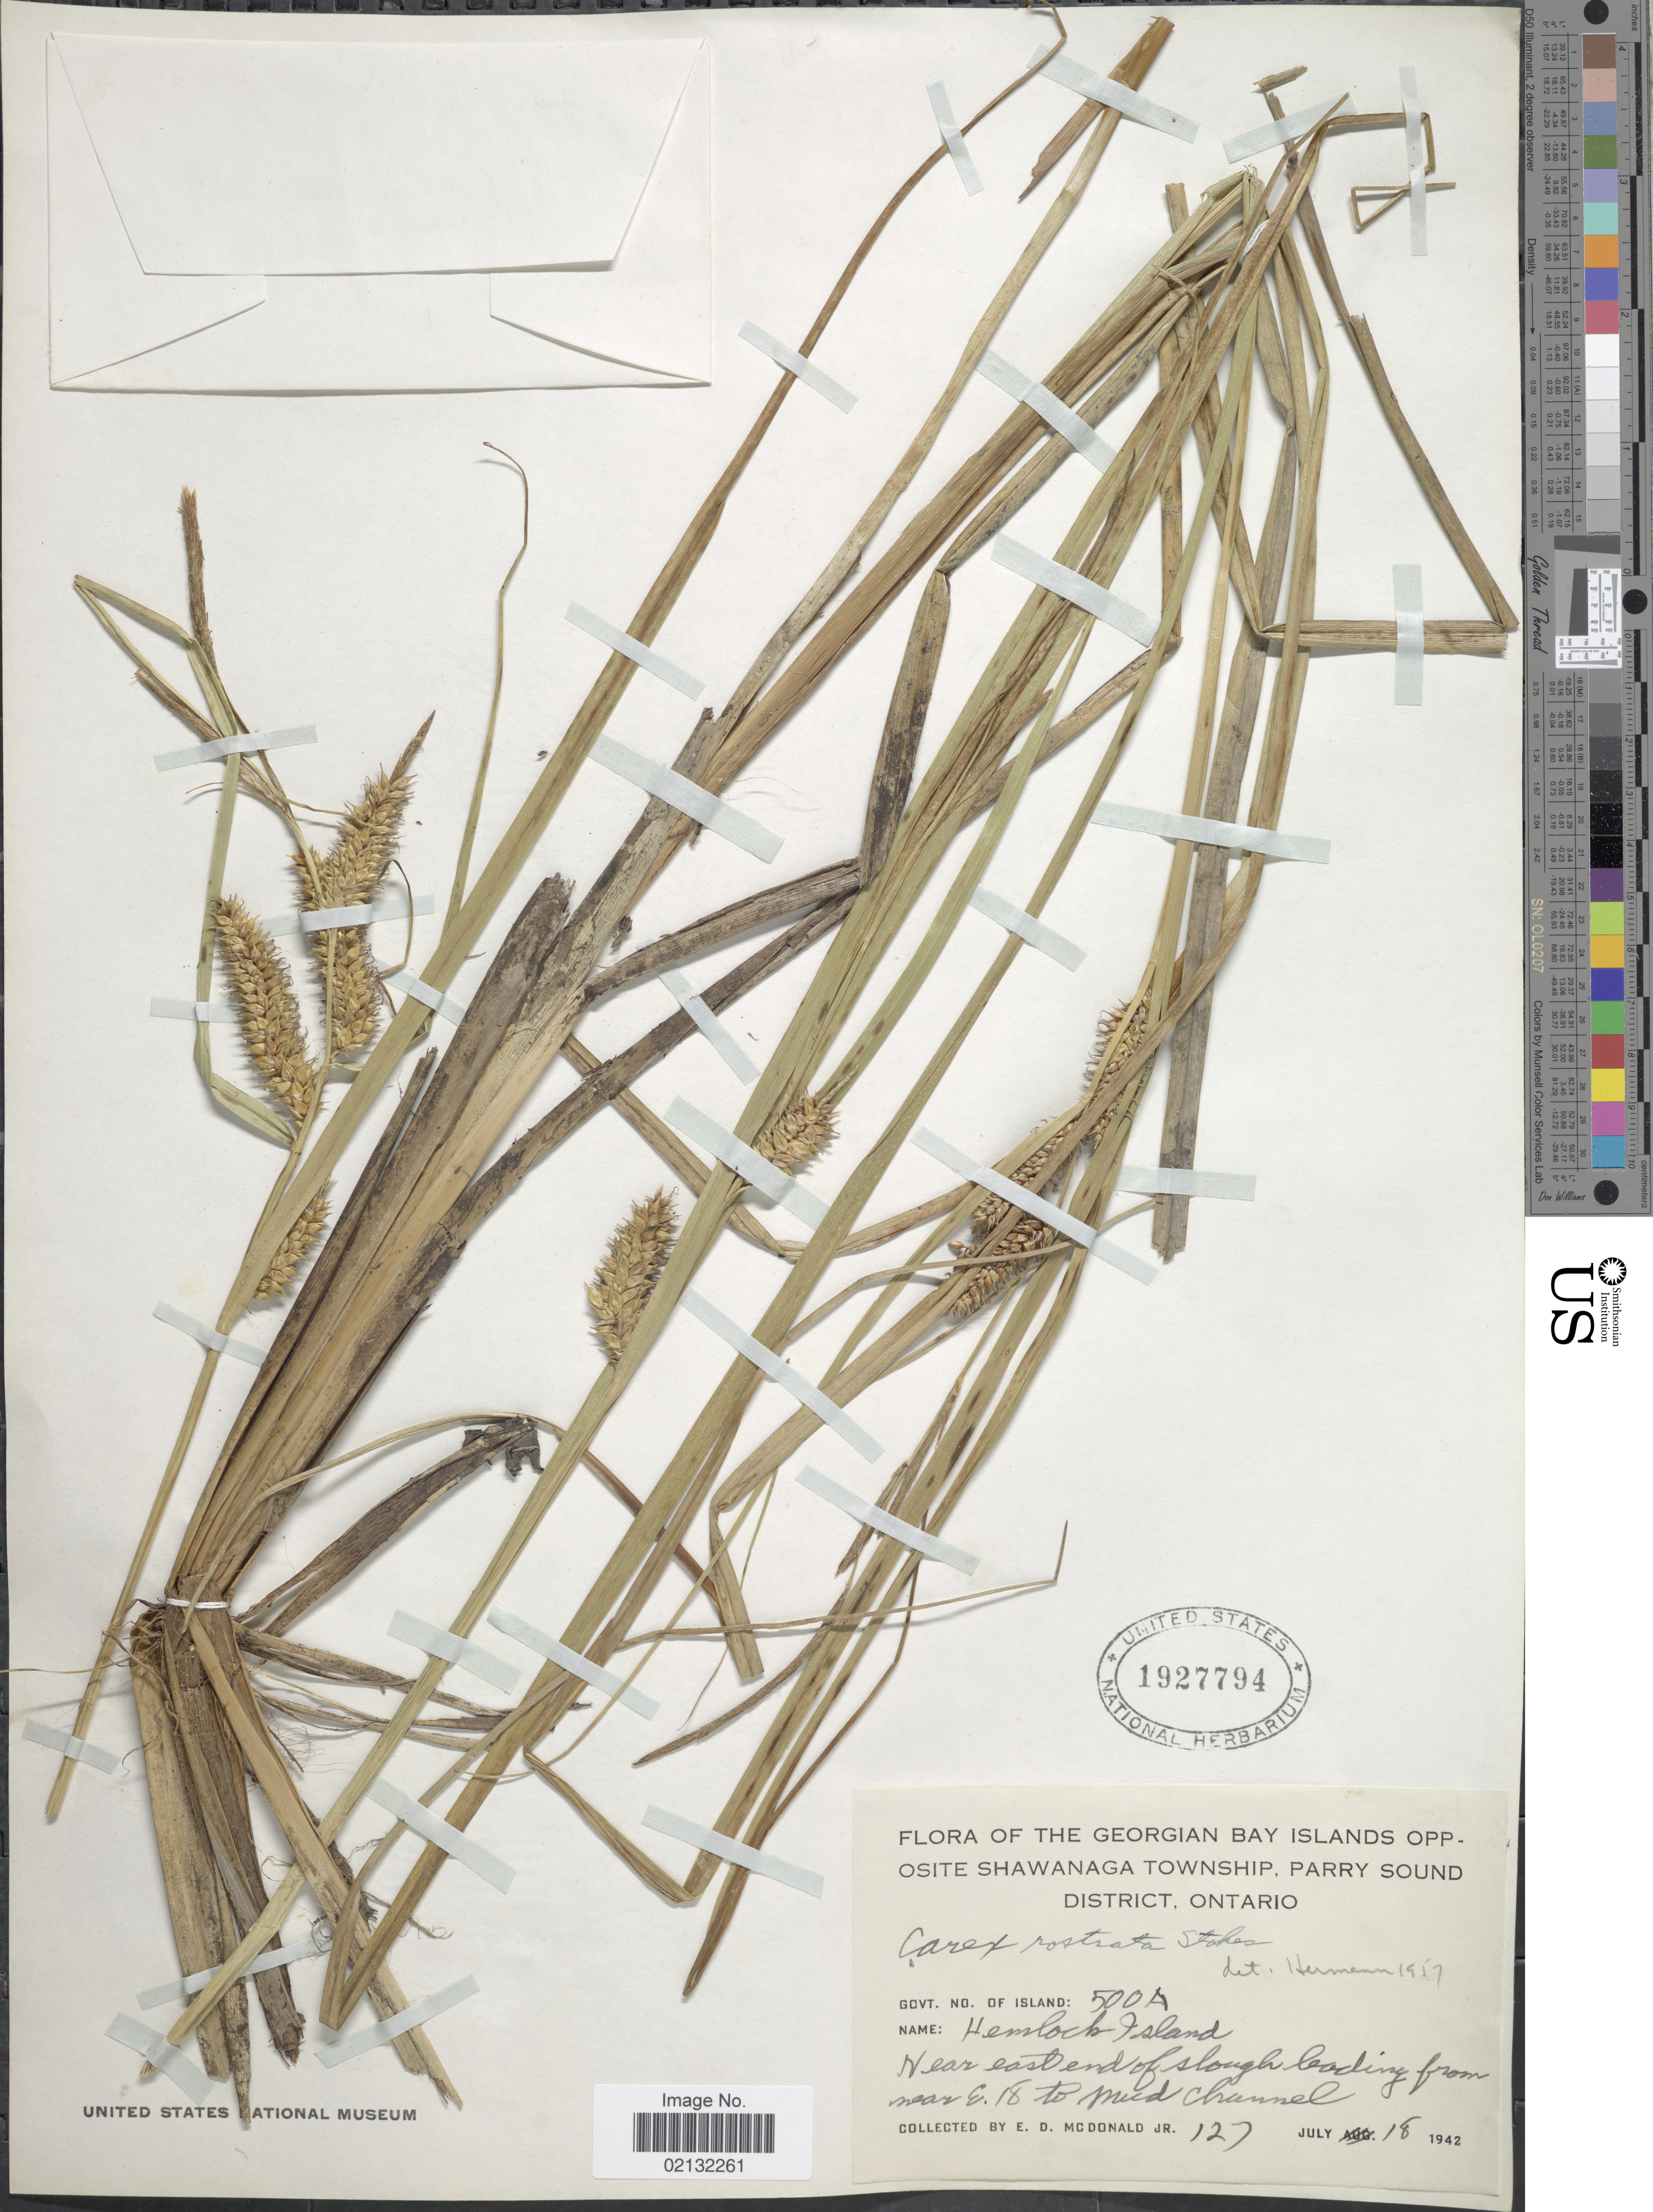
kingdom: Plantae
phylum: Tracheophyta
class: Liliopsida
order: Poales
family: Cyperaceae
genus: Carex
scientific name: Carex rostrata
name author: Stokes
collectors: E. D. McDonald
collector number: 127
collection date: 1942-07-18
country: Canada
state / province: Ontario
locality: Georgian Bay Islands Opposite Shawanaga Township, Parry Sound District, Govt. No. of Island: 500A, Hemlock Island, near east end of slough leading from near E.18 to Mud Channel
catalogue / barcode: US 1927794